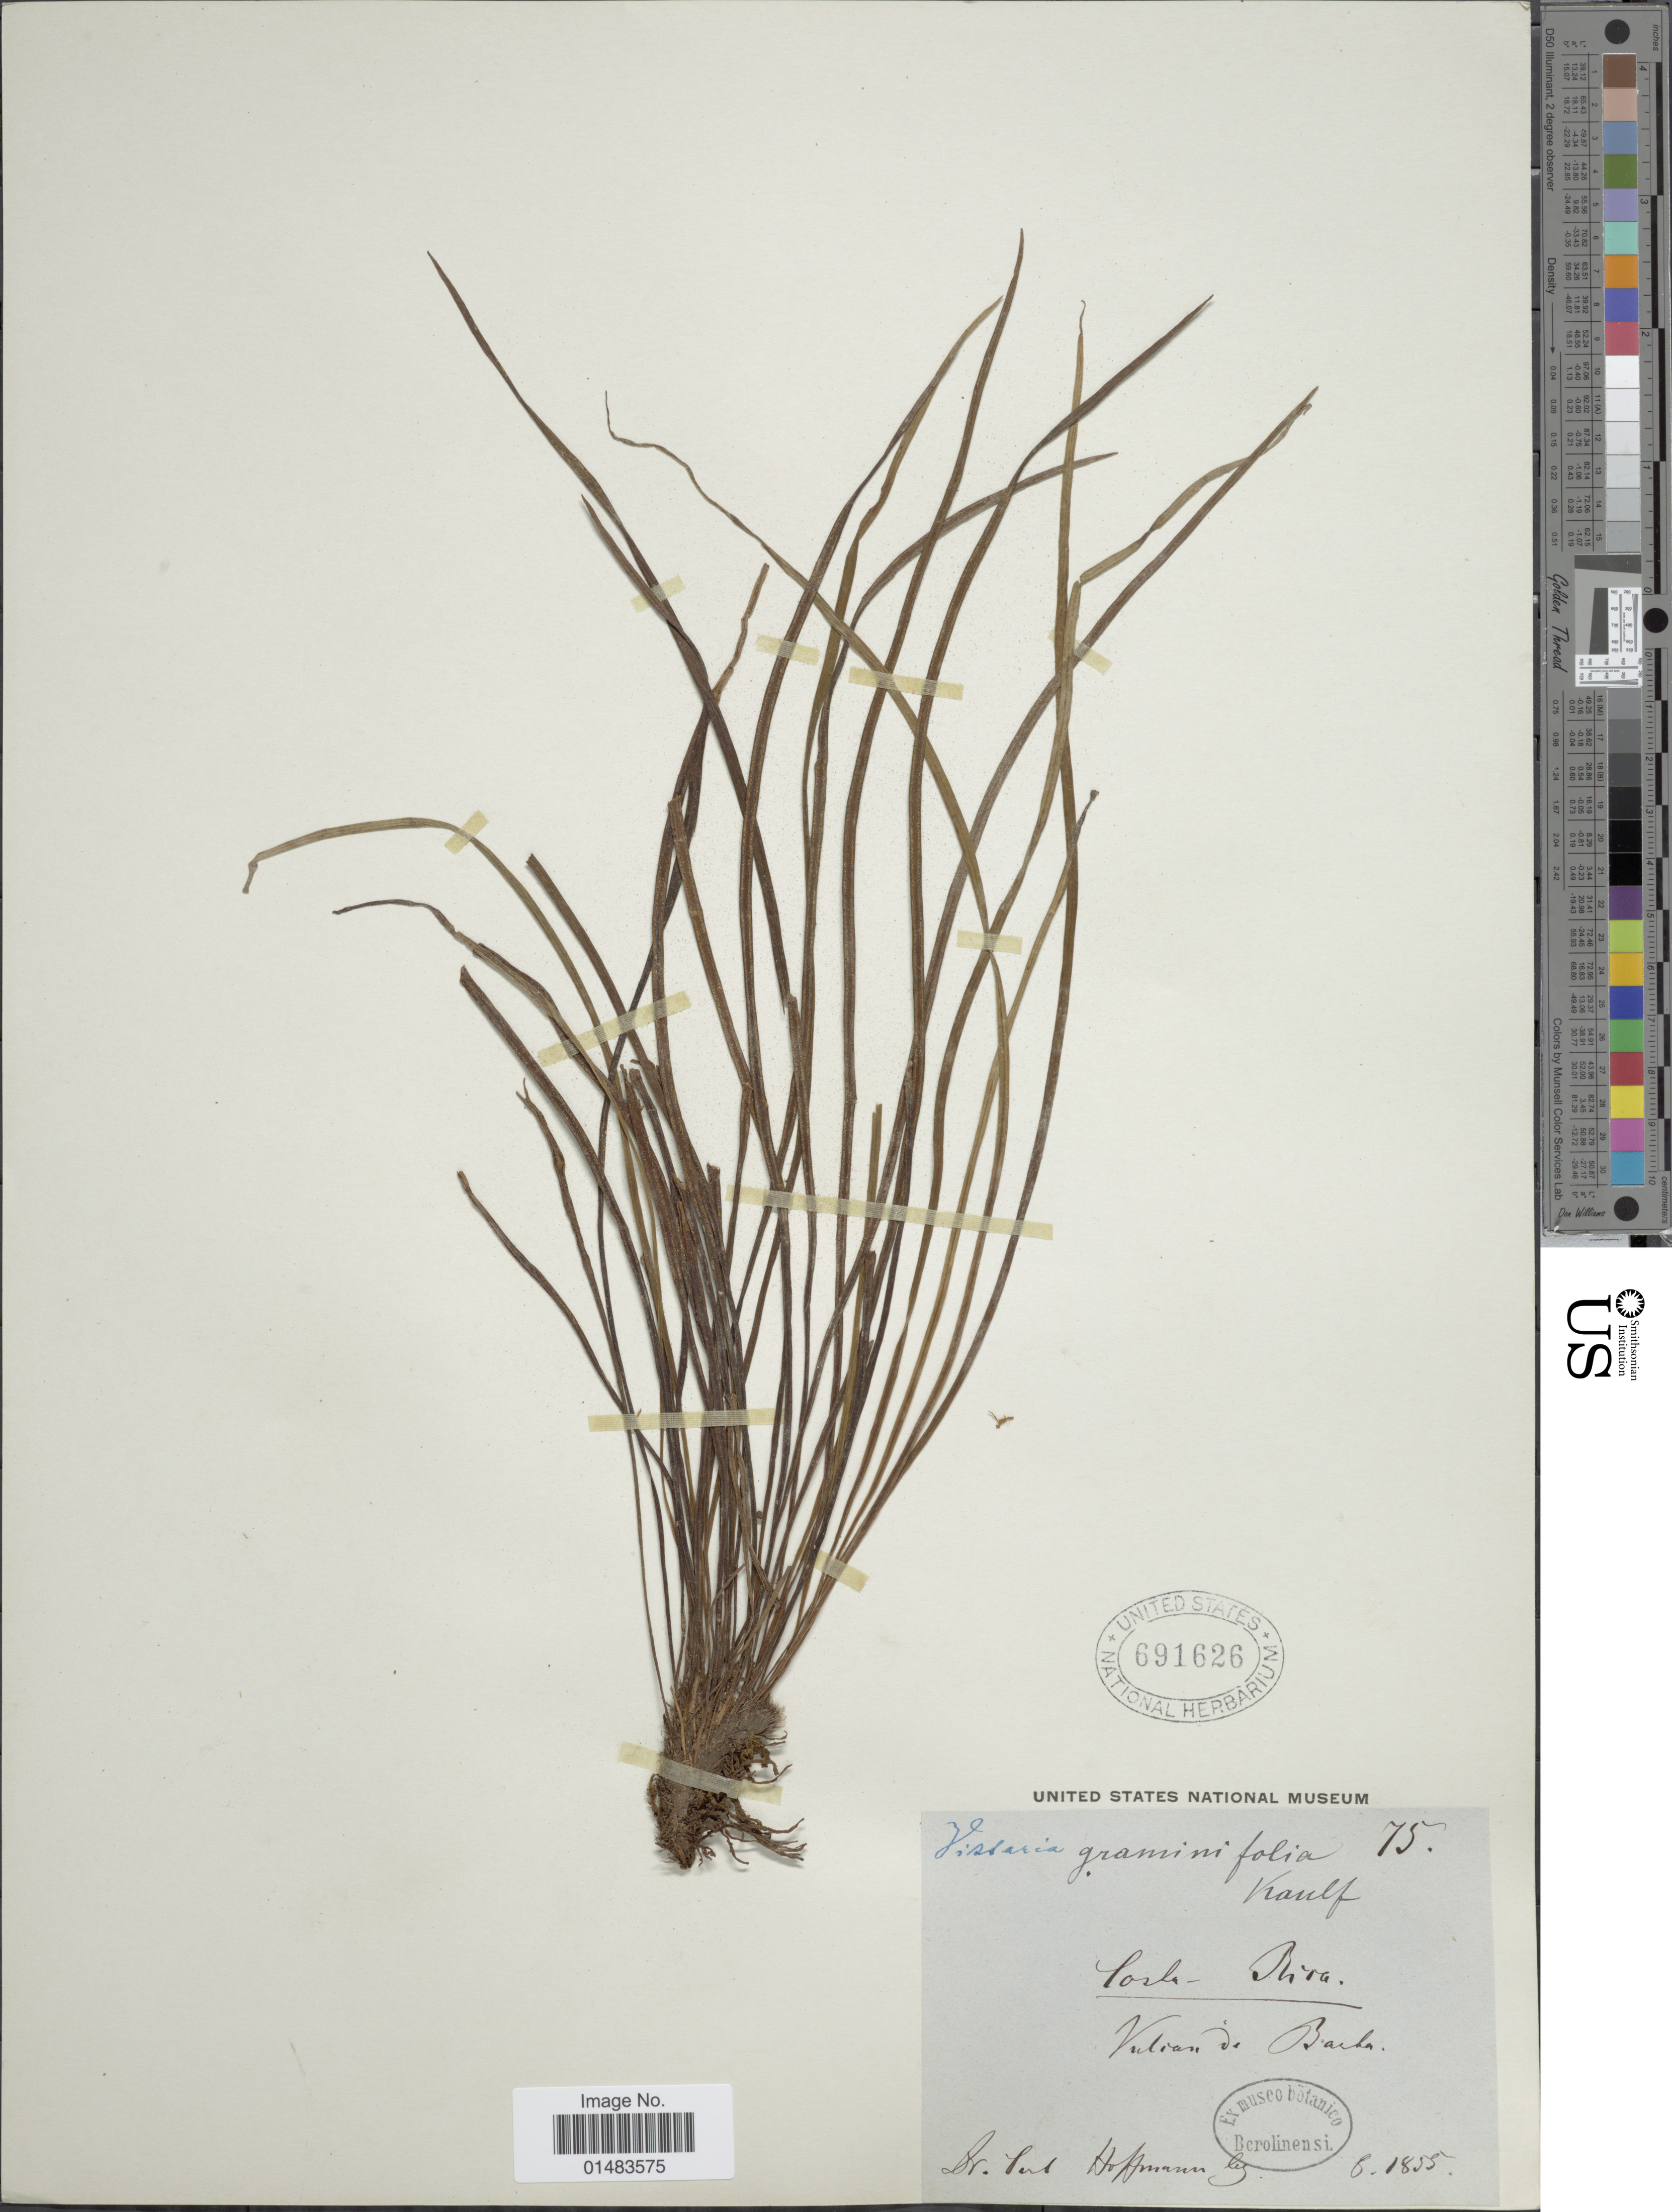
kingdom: Plantae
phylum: Tracheophyta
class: Polypodiopsida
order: Polypodiales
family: Pteridaceae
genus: Vittaria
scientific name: Vittaria graminifolia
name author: Kaulf.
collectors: C. Hoffmann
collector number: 75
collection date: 1855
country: Costa Rica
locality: Vulcan de Barba (Barva)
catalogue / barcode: US 691626